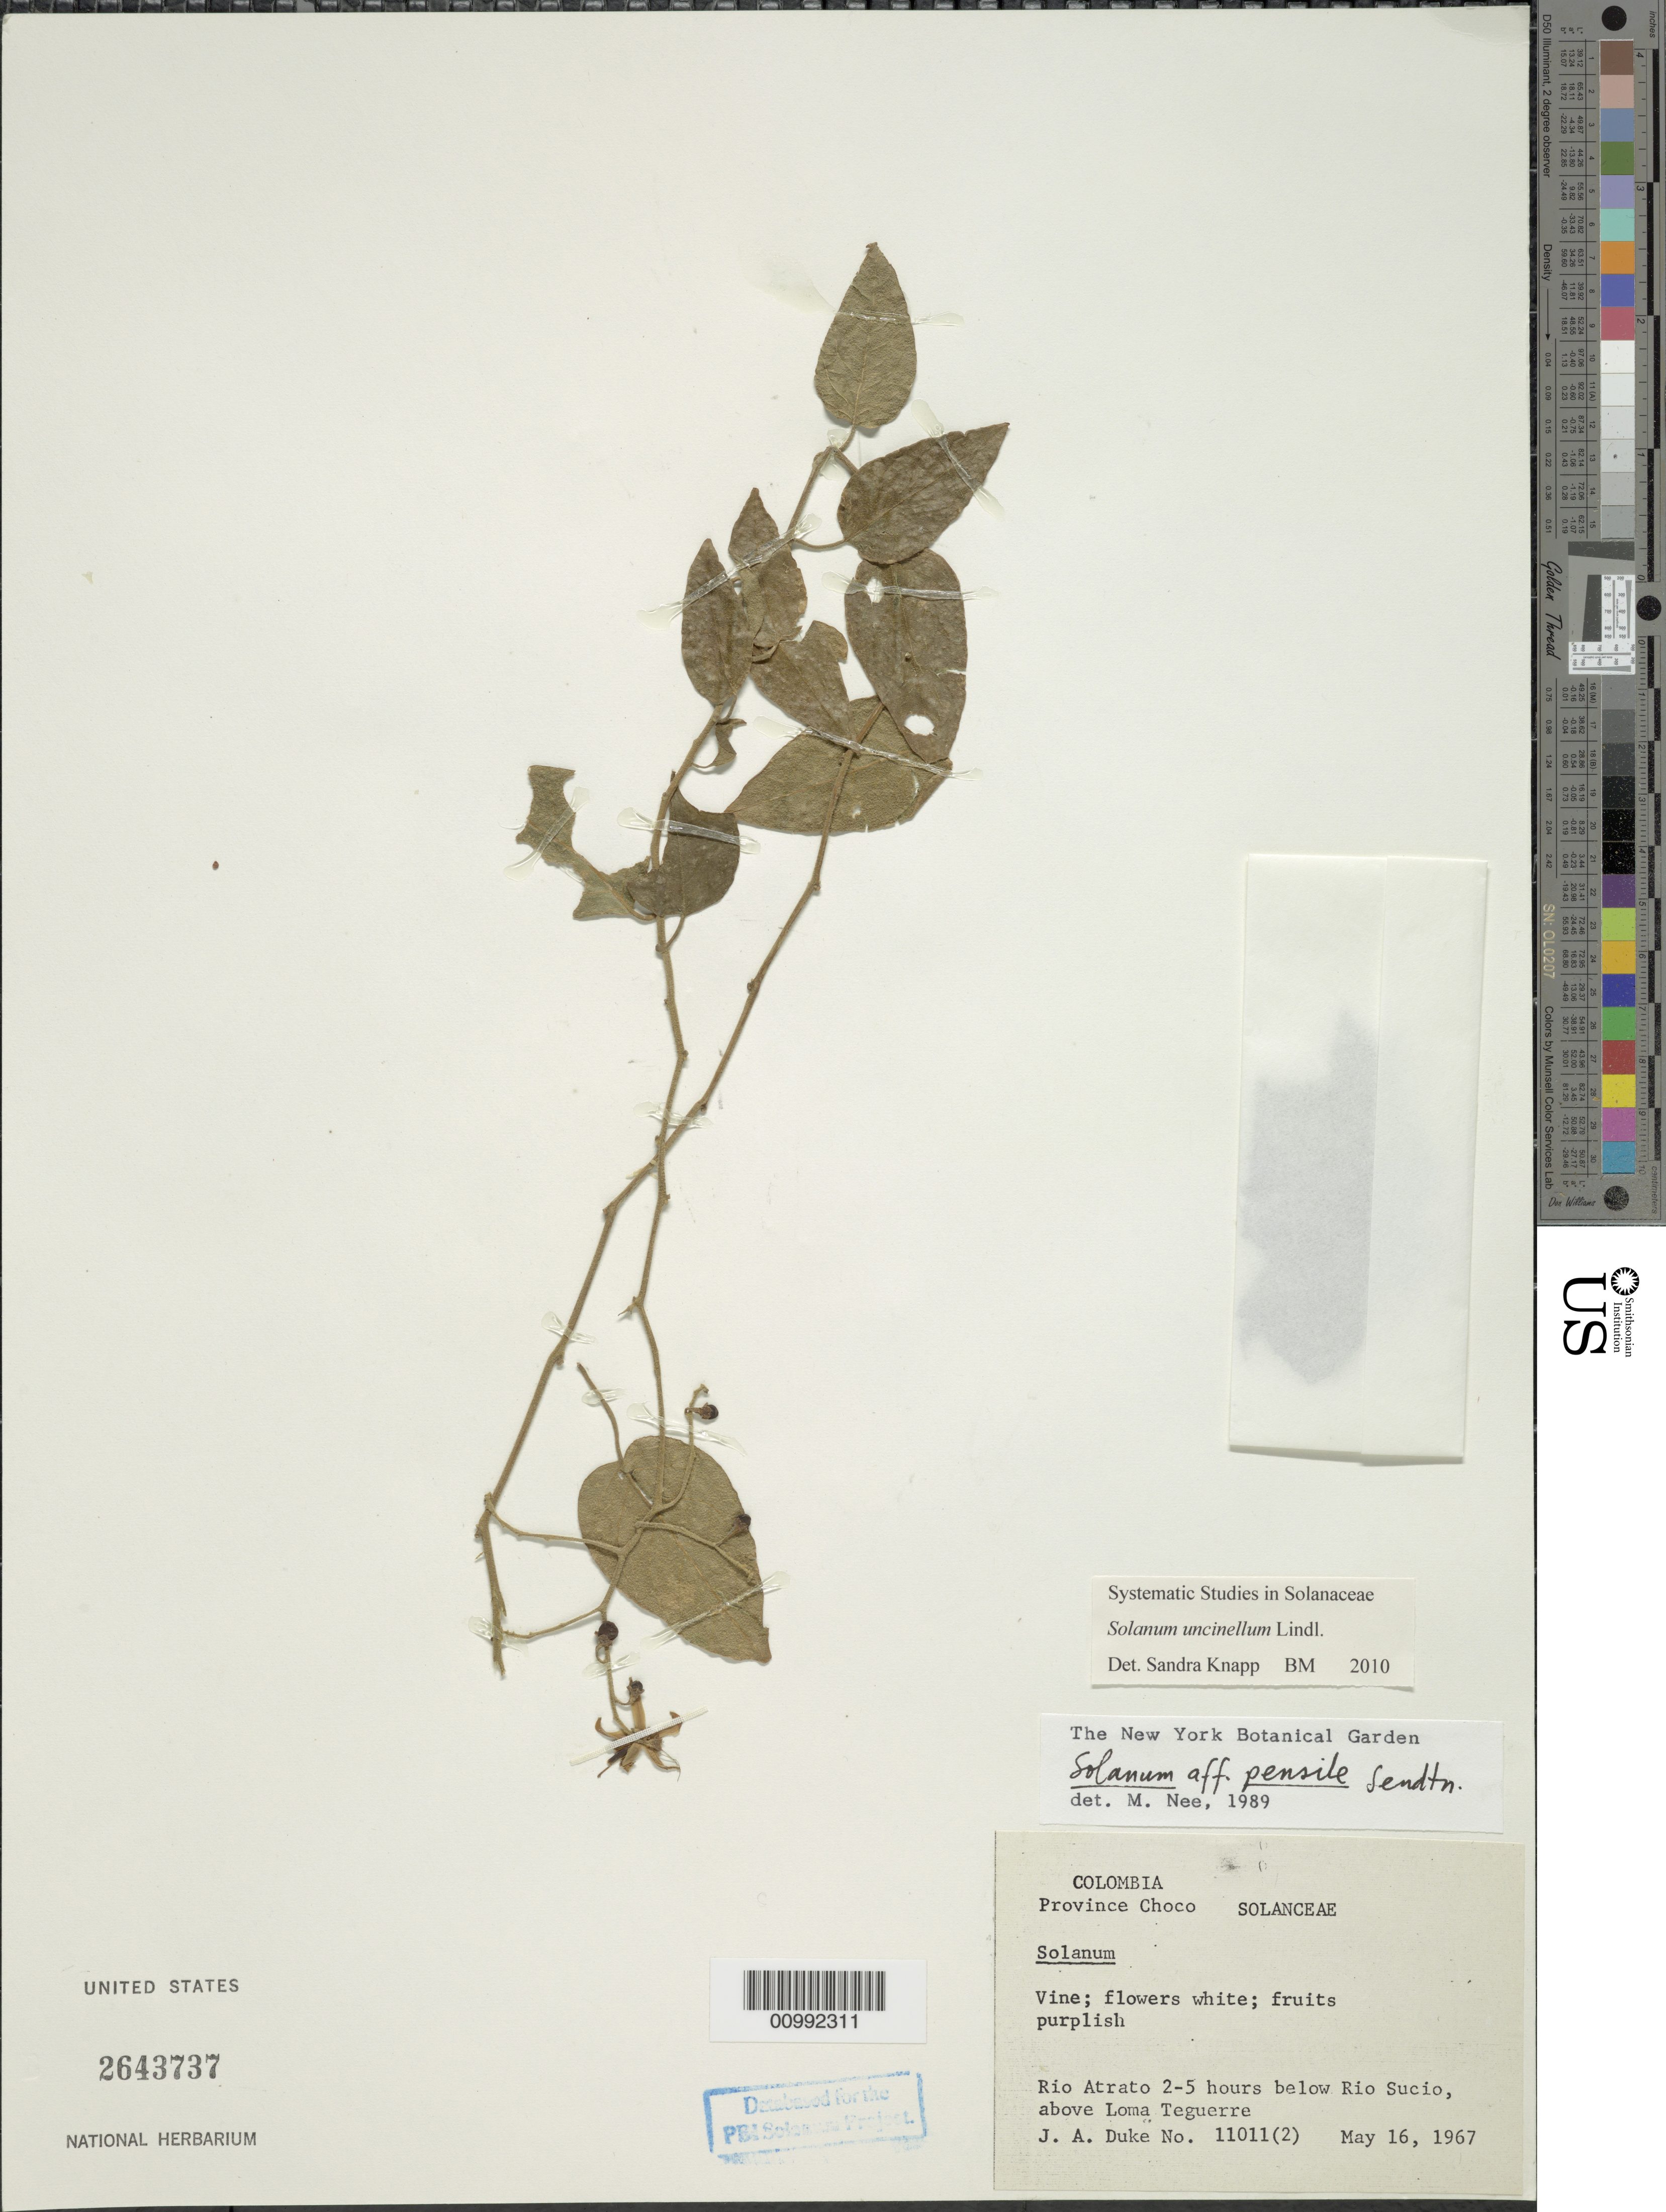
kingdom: Plantae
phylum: Tracheophyta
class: Magnoliopsida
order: Solanales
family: Solanaceae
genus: Solanum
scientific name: Solanum uncinellum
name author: Lindl.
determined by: Knapp, S. D.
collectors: J. A. Duke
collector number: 11011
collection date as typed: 16 May 1967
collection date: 1967-05-16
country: Colombia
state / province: Chocó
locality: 2-5 hours below Río Sucion above Loma Teguerre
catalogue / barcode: US 2643737